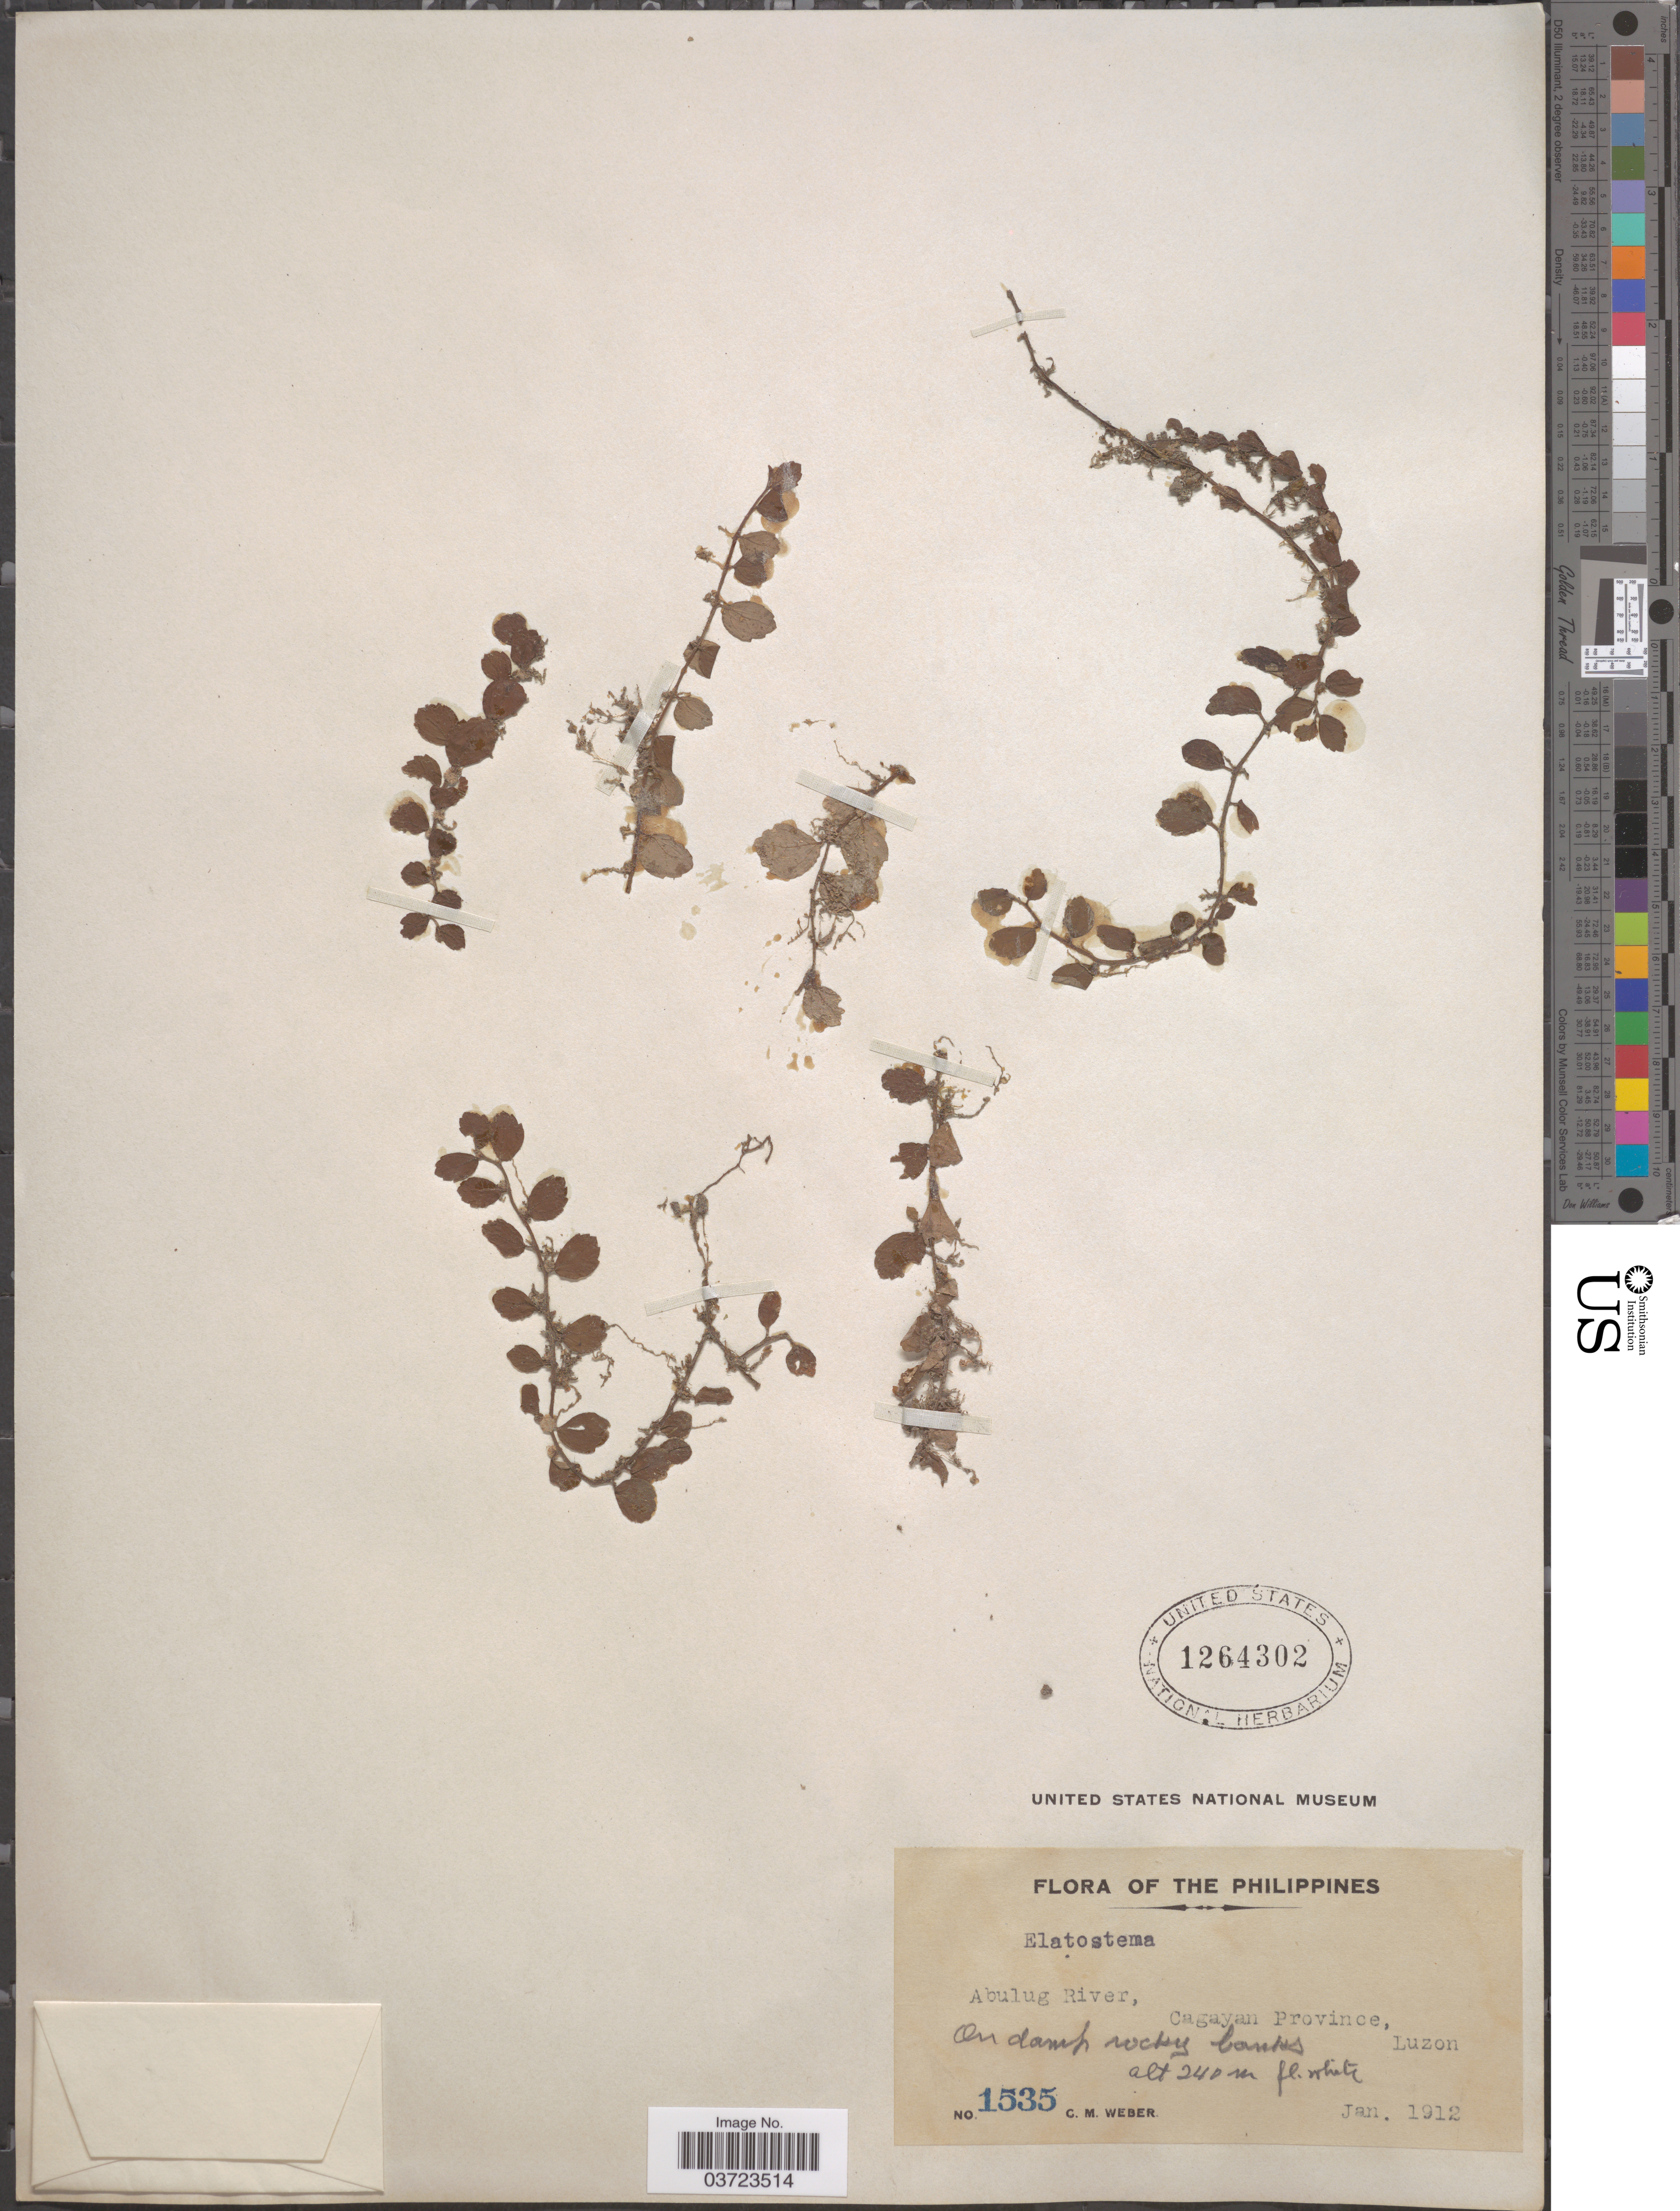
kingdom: Plantae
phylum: Tracheophyta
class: Magnoliopsida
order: Rosales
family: Urticaceae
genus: Elatostema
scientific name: Elatostema sp.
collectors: C. M. Weber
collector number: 1535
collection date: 1912-01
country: Philippines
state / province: Cagayan Valley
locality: Abulug River, Cagayan Province, Luzon.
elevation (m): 240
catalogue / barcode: US 1264302